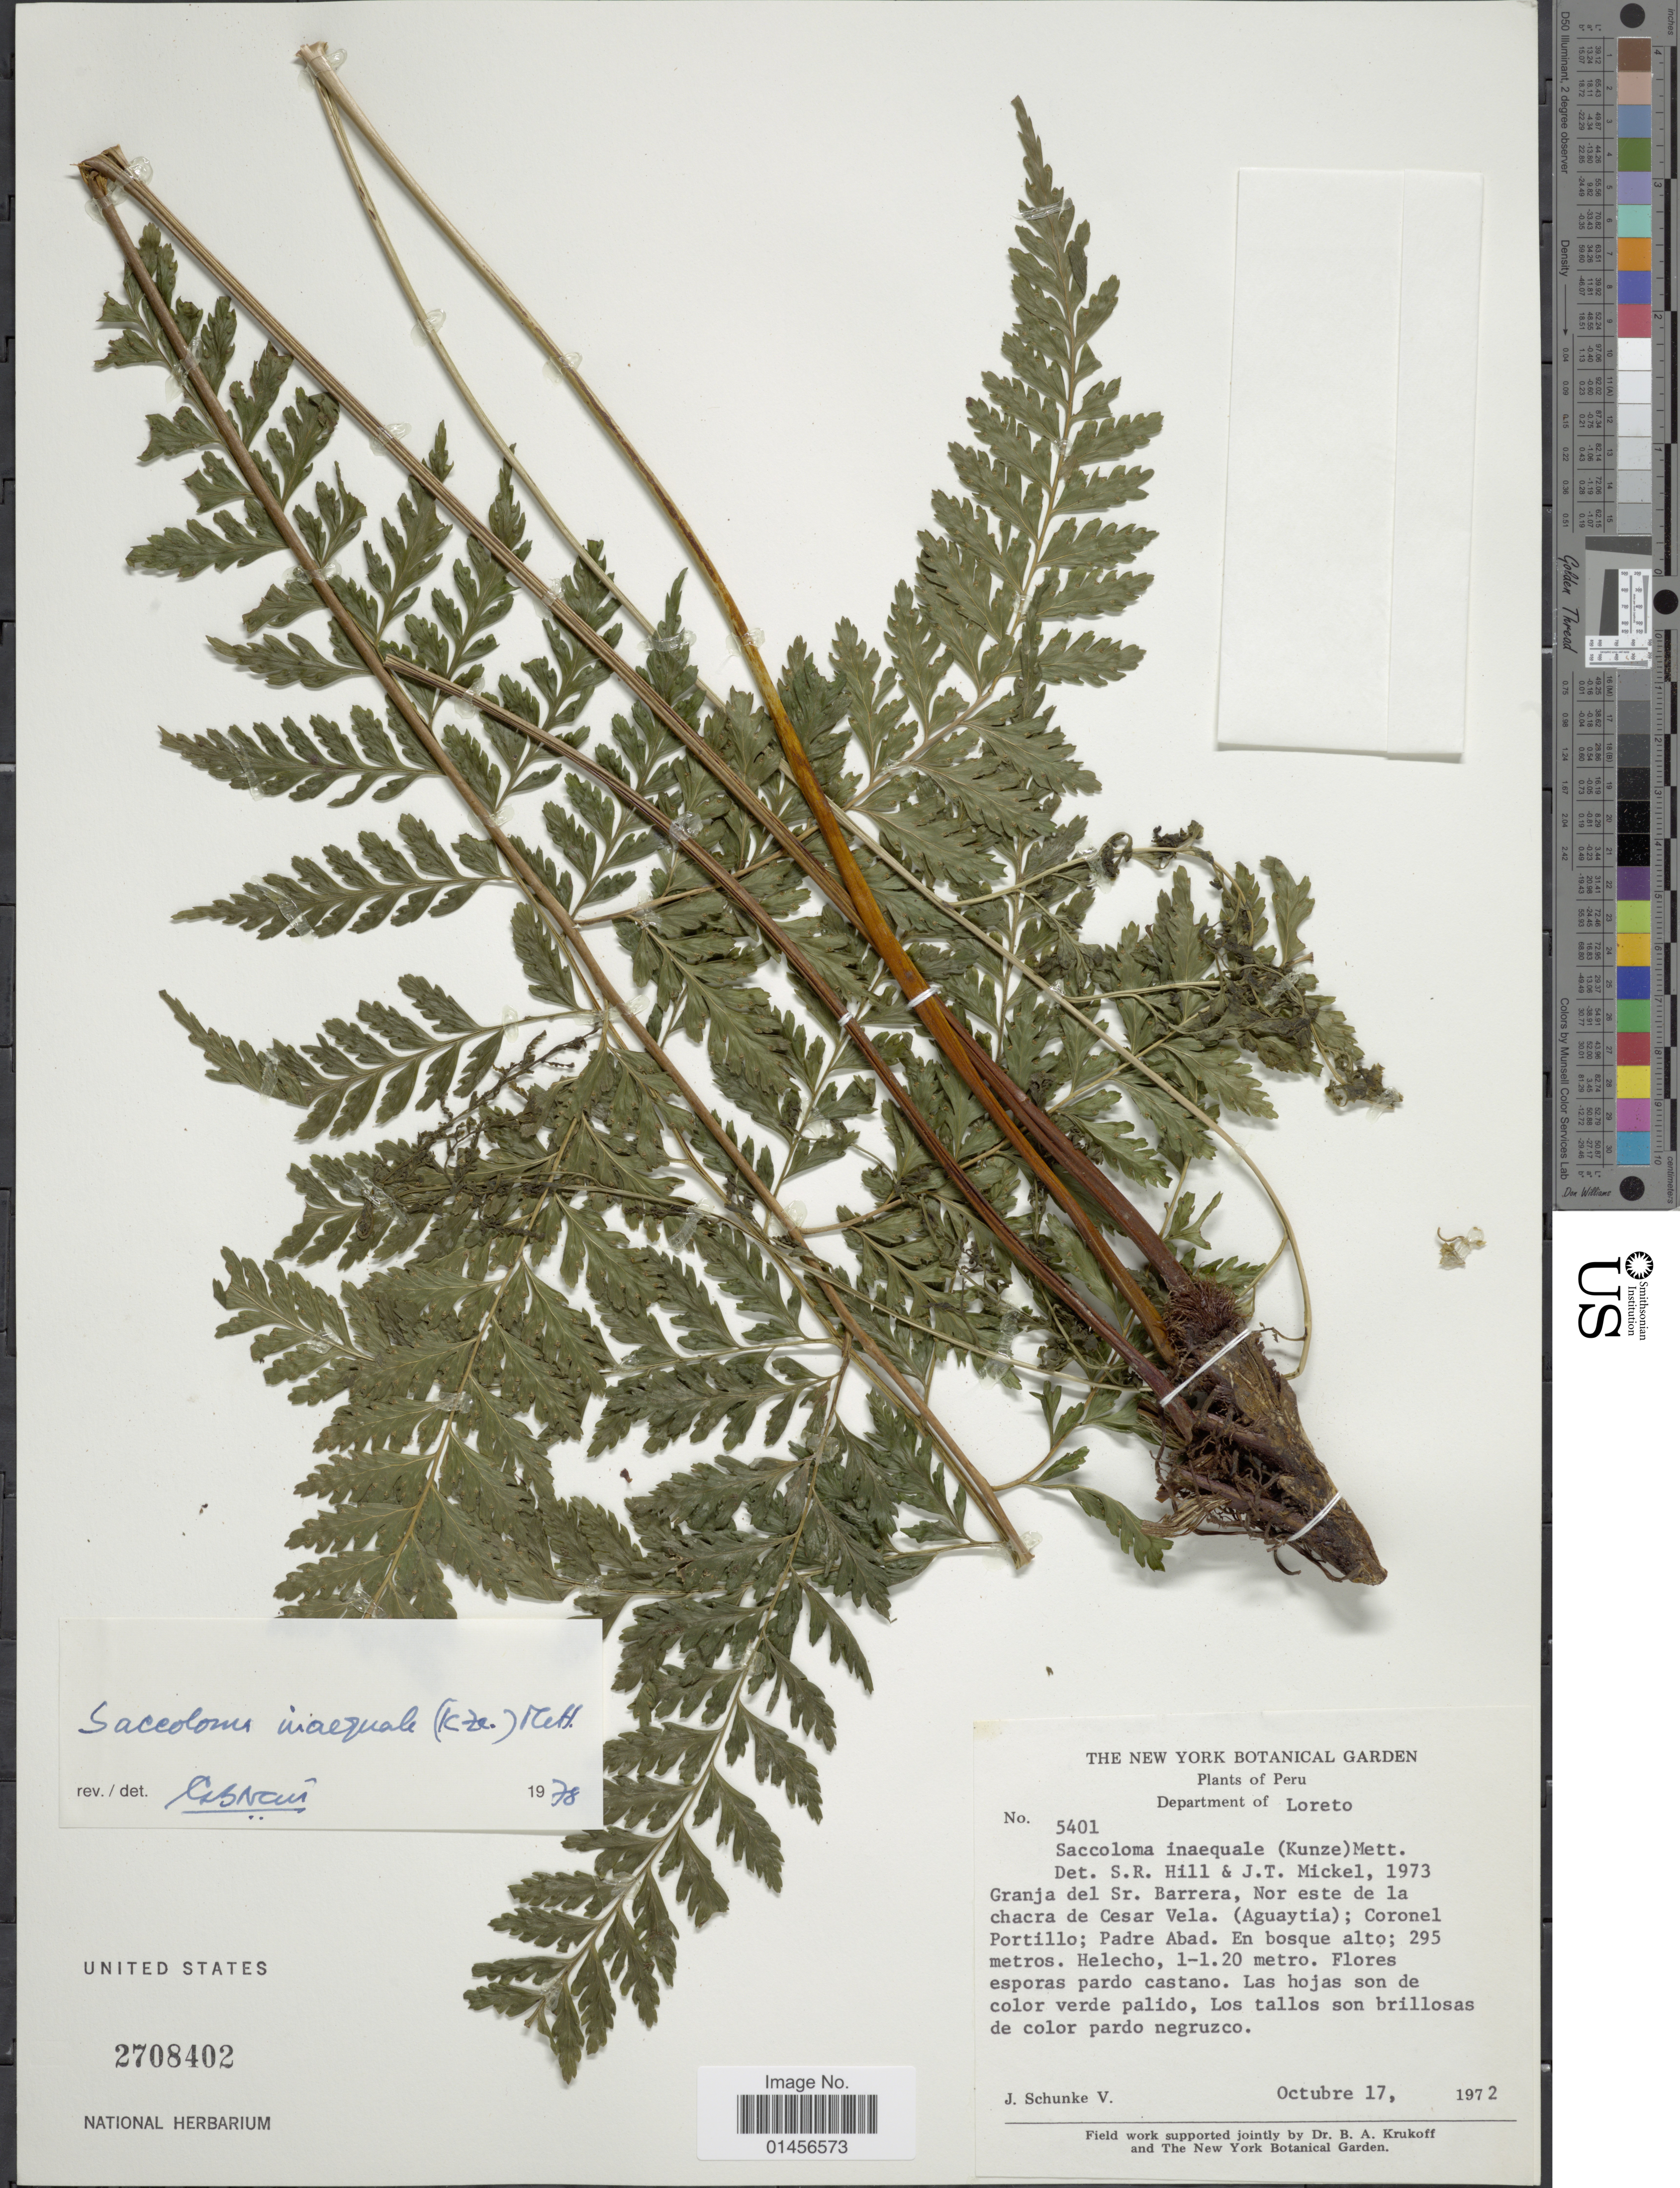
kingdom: Plantae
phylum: Tracheophyta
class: Polypodiopsida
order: Polypodiales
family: Saccolomataceae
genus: Saccoloma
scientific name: Saccoloma inaequale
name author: (Kunze) Mett.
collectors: J. Schunke Vigo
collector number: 5401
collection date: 1972-10-17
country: Peru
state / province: Loreto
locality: Granja del Sr. Barrera, Nor este de la chacra de Cesar Vela , (Aguaytia): Coronel Portillo: Padre Abad, en bosque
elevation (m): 295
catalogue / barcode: US 2708402